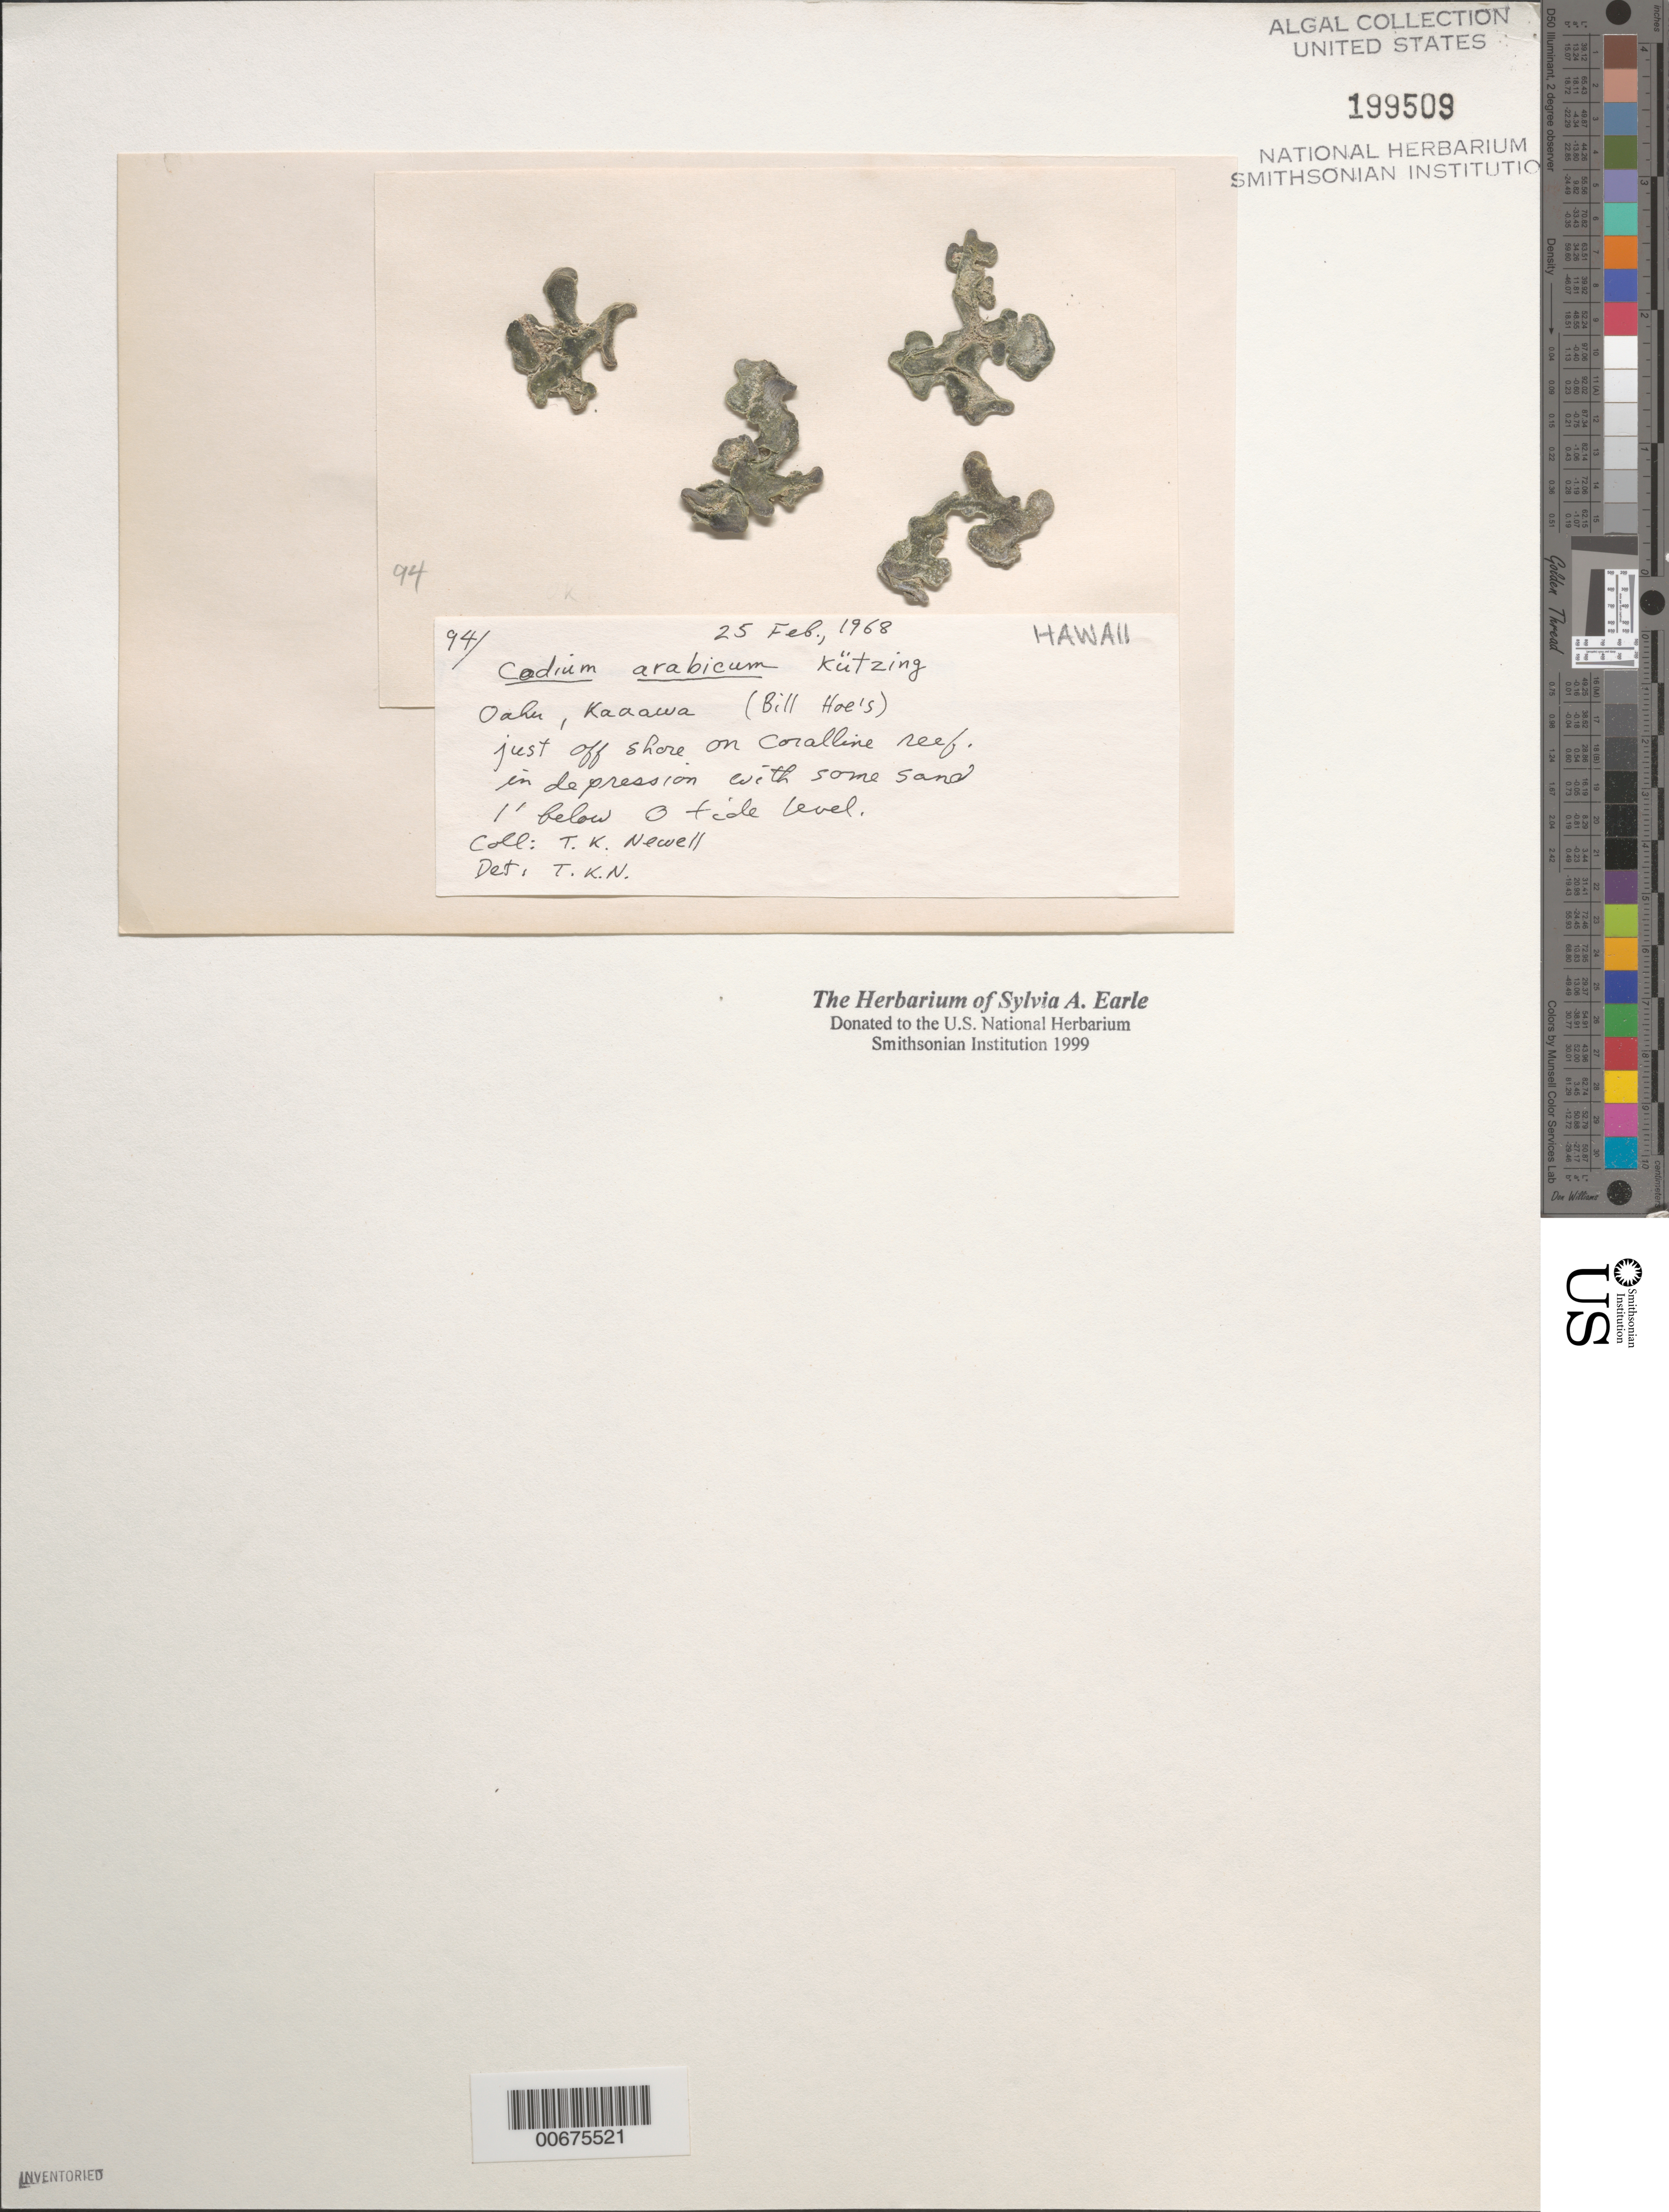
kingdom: Plantae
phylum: Chlorophyta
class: Ulvophyceae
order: Bryopsidales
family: Codiaceae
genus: Codium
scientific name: Codium arabicum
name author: Kütz.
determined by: Newell, Thomas K.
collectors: T. K. Newell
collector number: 94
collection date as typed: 25 Feb 1968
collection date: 1968-02-25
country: United States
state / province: Hawaii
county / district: Honolulu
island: Oahu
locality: Kaaawa, Bill Hoe's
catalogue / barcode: US 199509